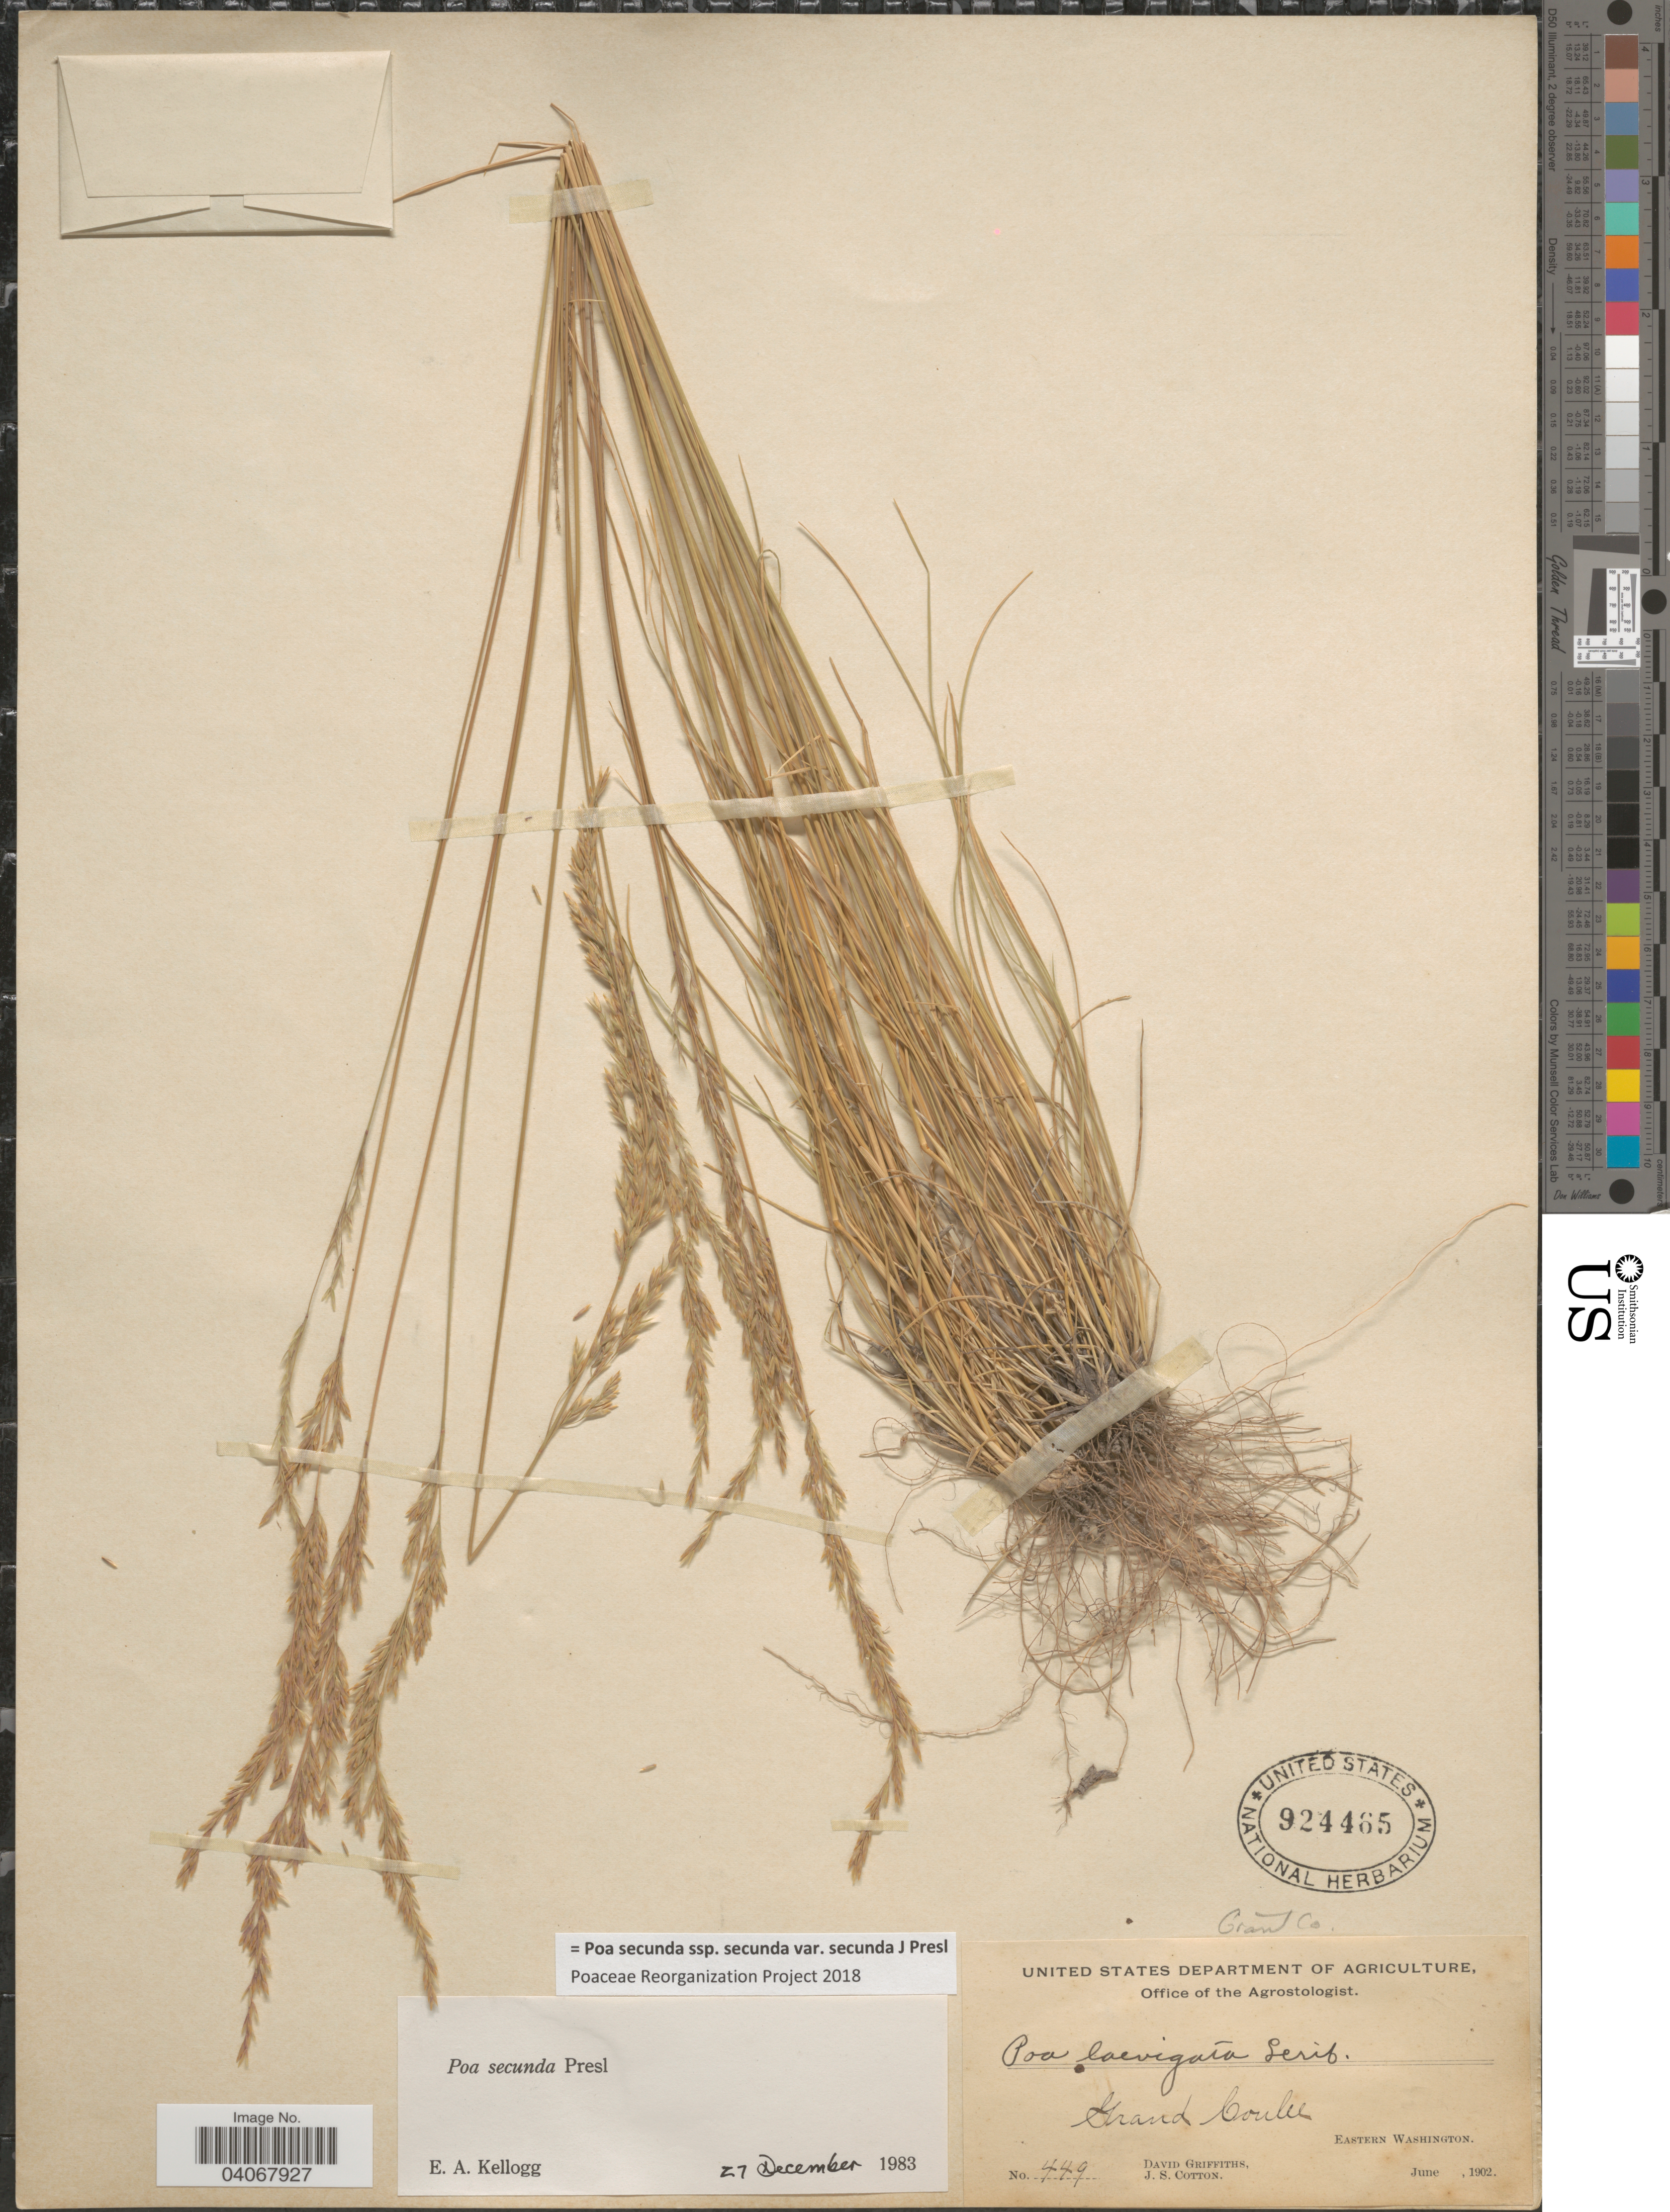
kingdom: Plantae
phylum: Tracheophyta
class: Liliopsida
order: Poales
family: Poaceae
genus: Poa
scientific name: Poa secunda subsp. secunda var. secunda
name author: J. Presl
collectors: D. Griffiths & J. S. Cotton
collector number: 449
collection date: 1902-06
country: United States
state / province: Washington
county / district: Grant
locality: Grand Coulee. Grant Co. Eastern Washington.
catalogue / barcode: US 924465